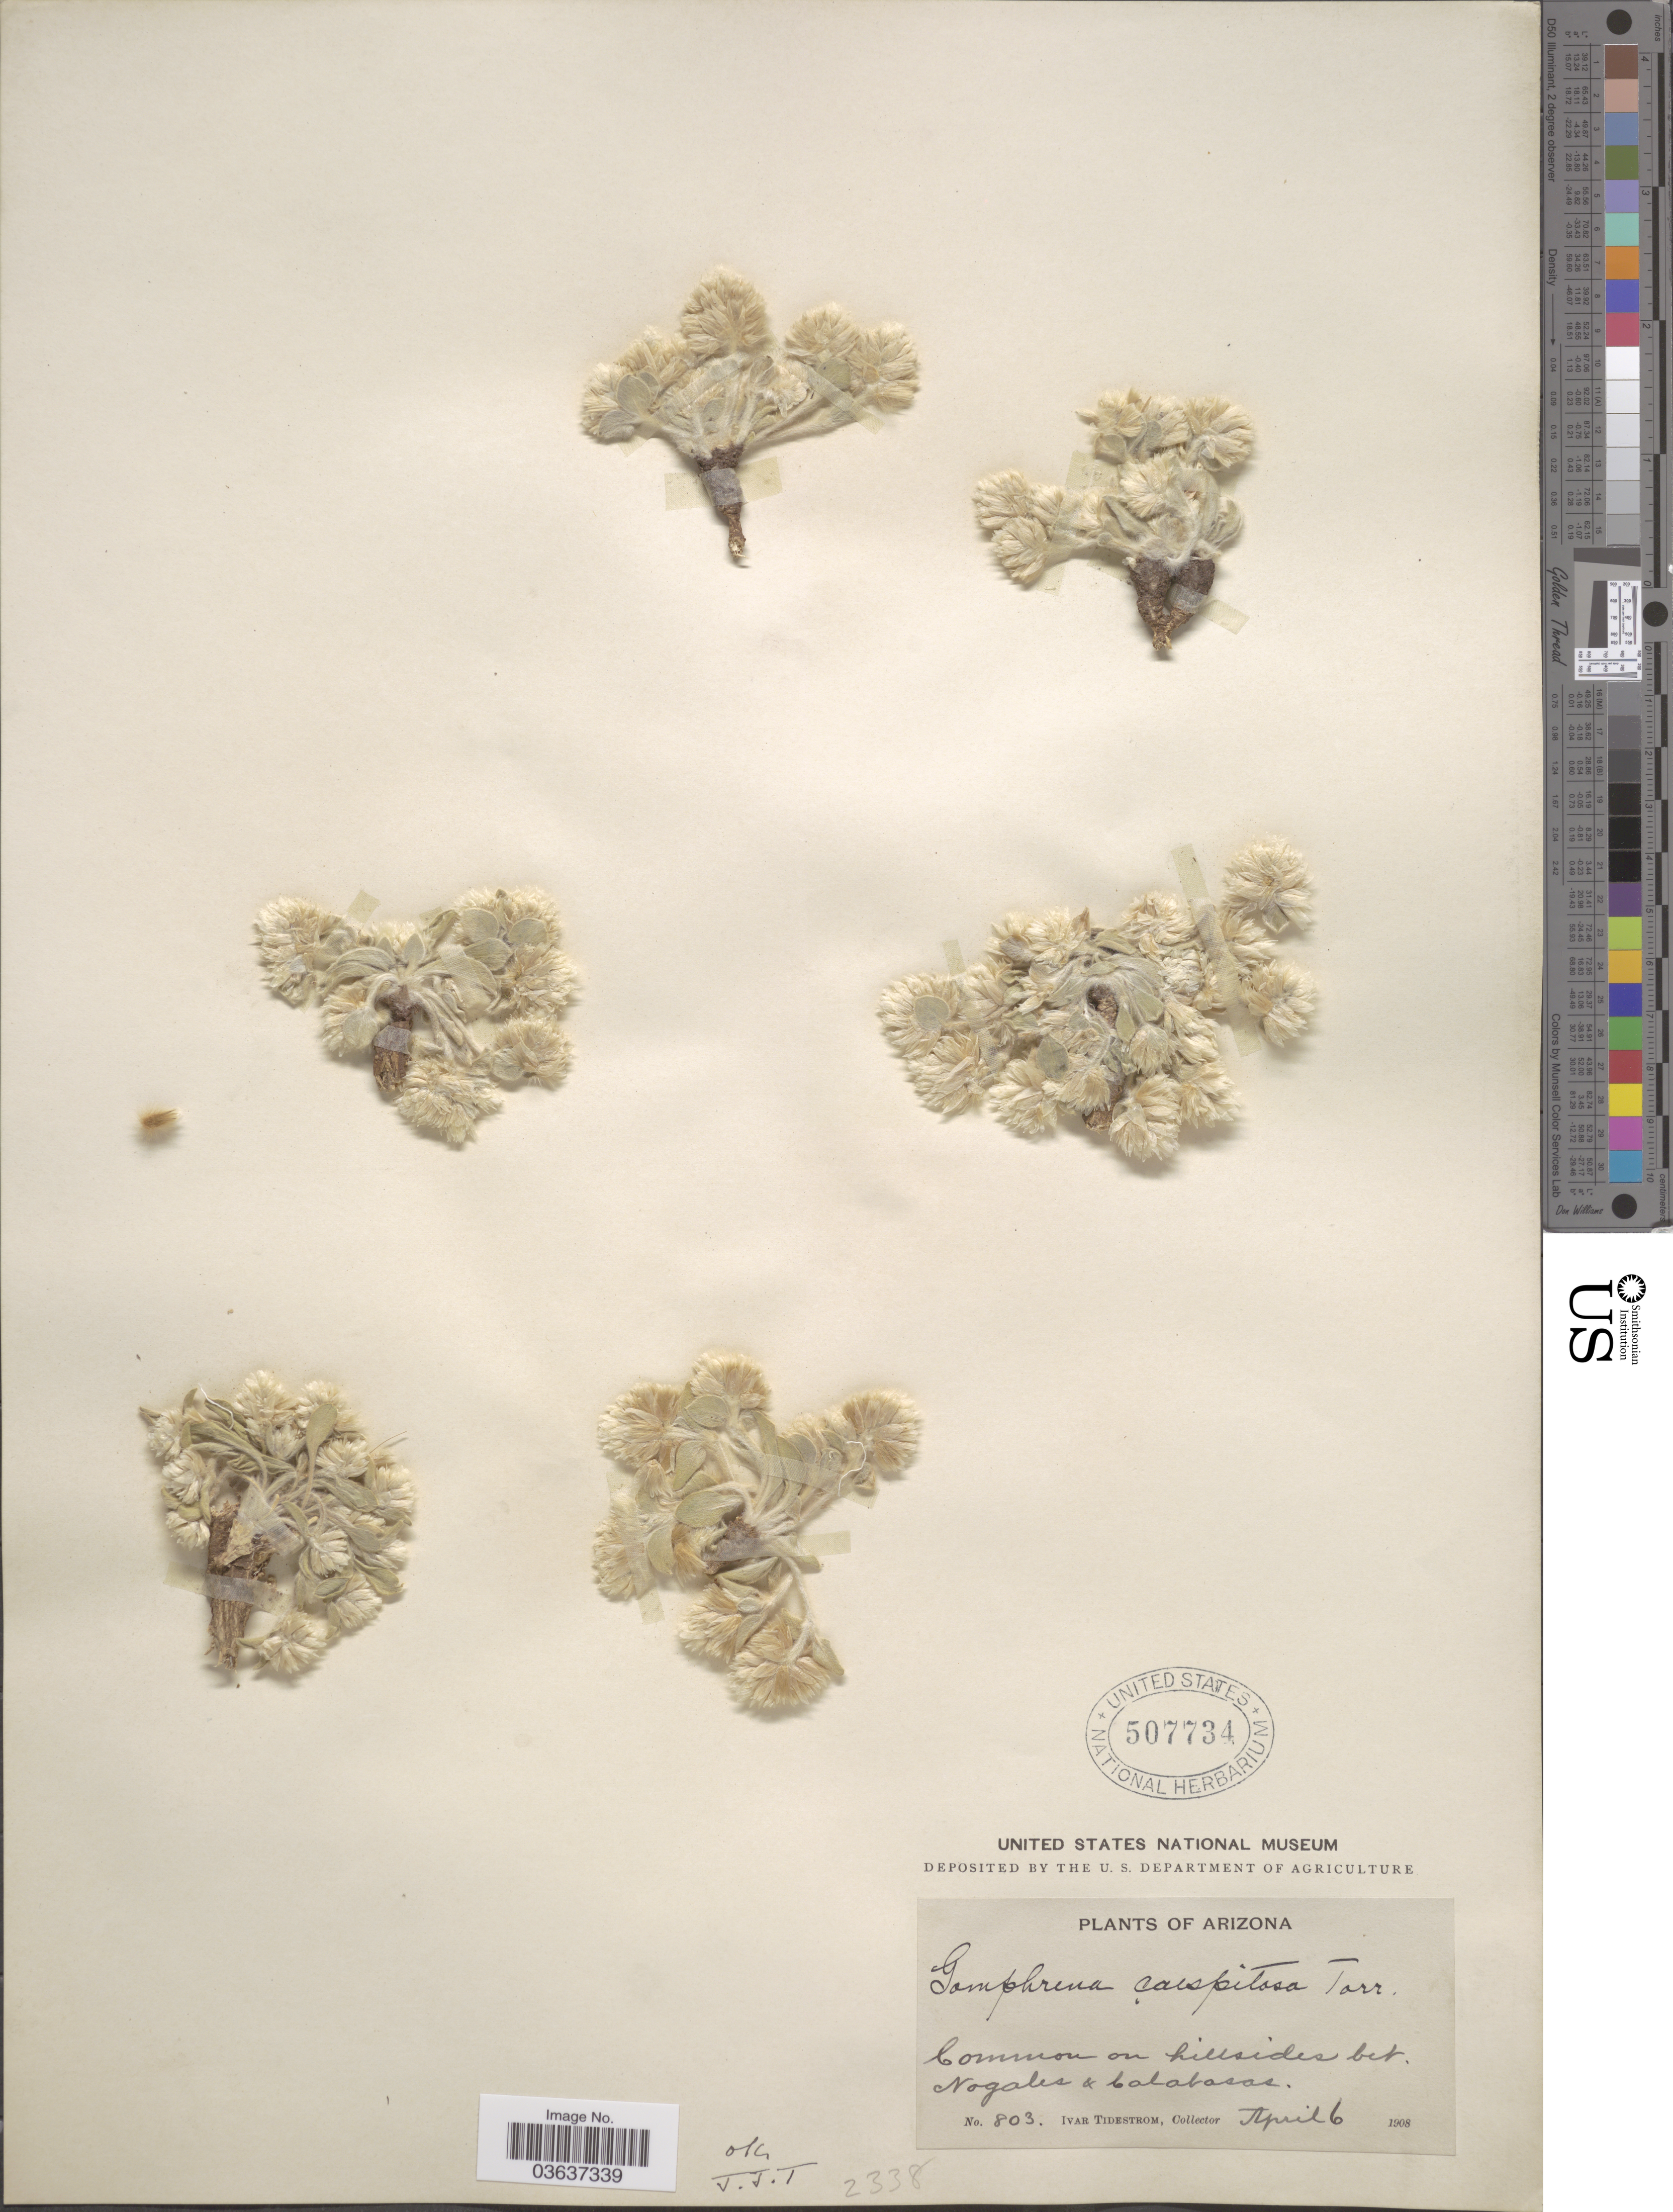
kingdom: Plantae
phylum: Tracheophyta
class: Magnoliopsida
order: Caryophyllales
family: Amaranthaceae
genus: Gomphrena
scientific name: Gomphrena caespitosa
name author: Torr. in Emory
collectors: I. F. Tidestrom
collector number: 803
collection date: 1908-04-06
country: United States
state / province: Arizona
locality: Hillsides bet. Nogales & Calabasas.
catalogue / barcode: US 507734